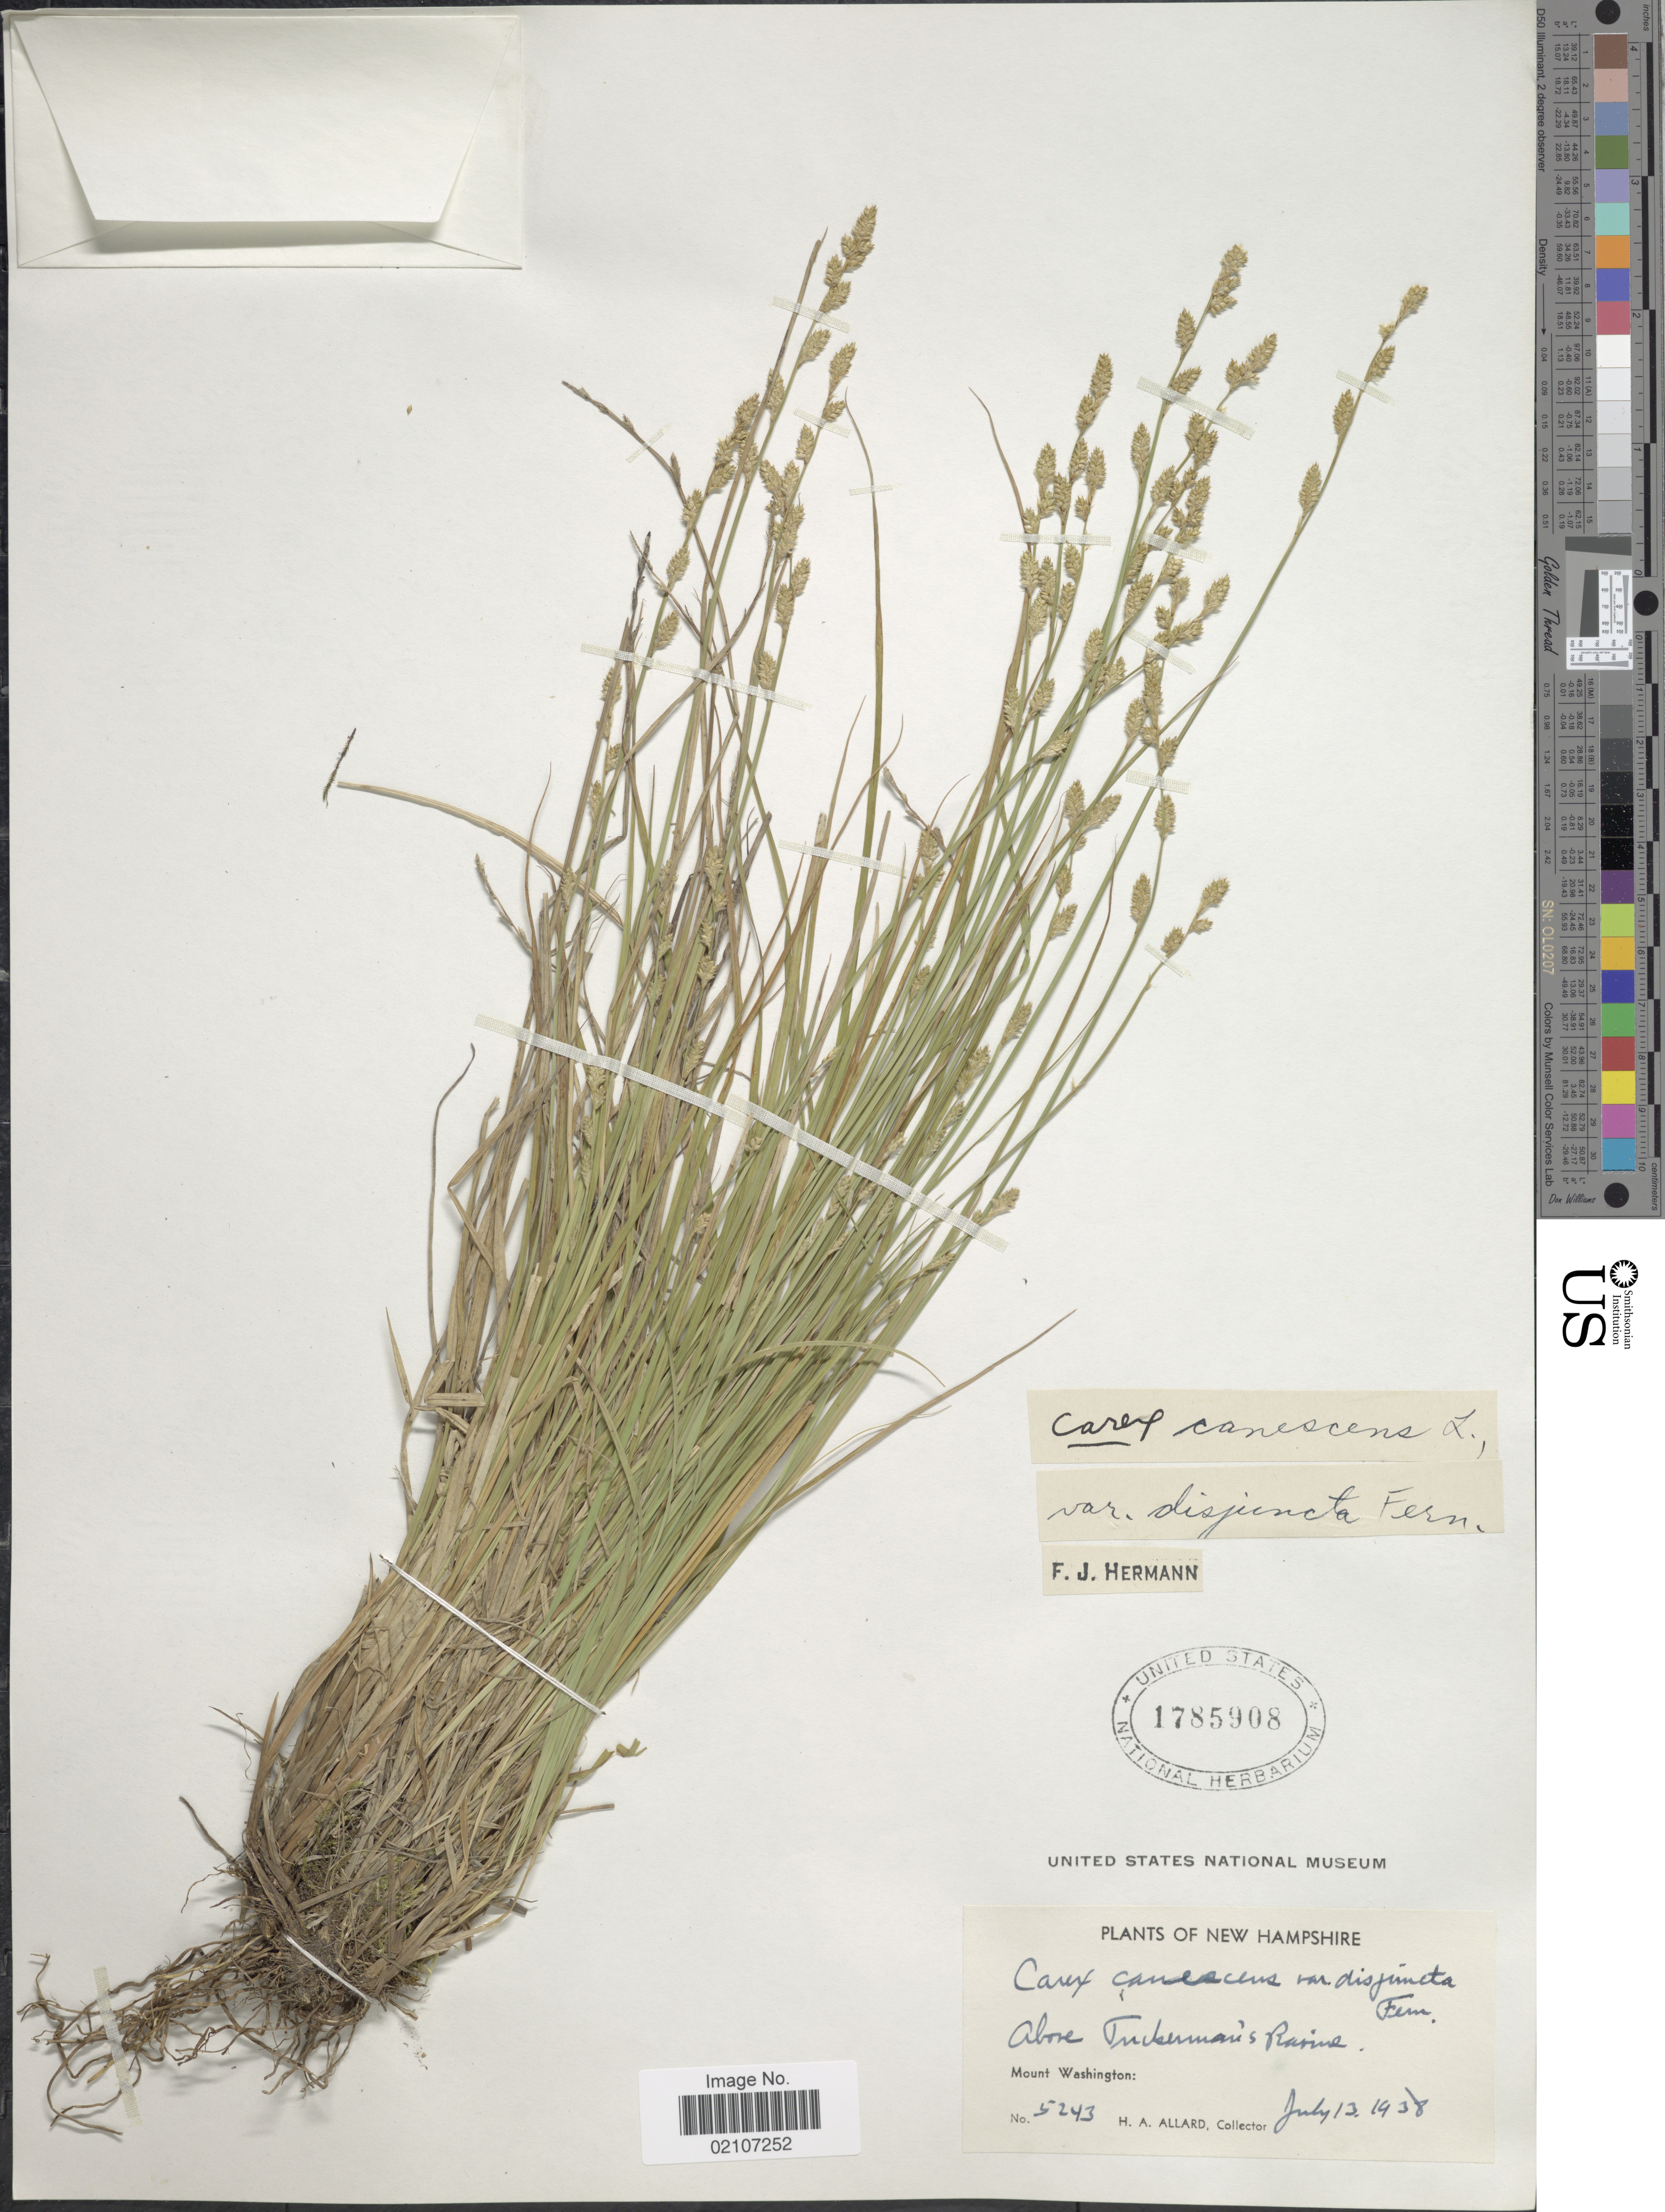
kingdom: Plantae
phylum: Tracheophyta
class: Liliopsida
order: Poales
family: Cyperaceae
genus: Carex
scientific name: Carex canescens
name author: L.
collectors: H. A. Allard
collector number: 5243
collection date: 1938-07-13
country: United States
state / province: New Hampshire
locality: Above Tuckerman's Ravine. Mount Washington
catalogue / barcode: US 1785908